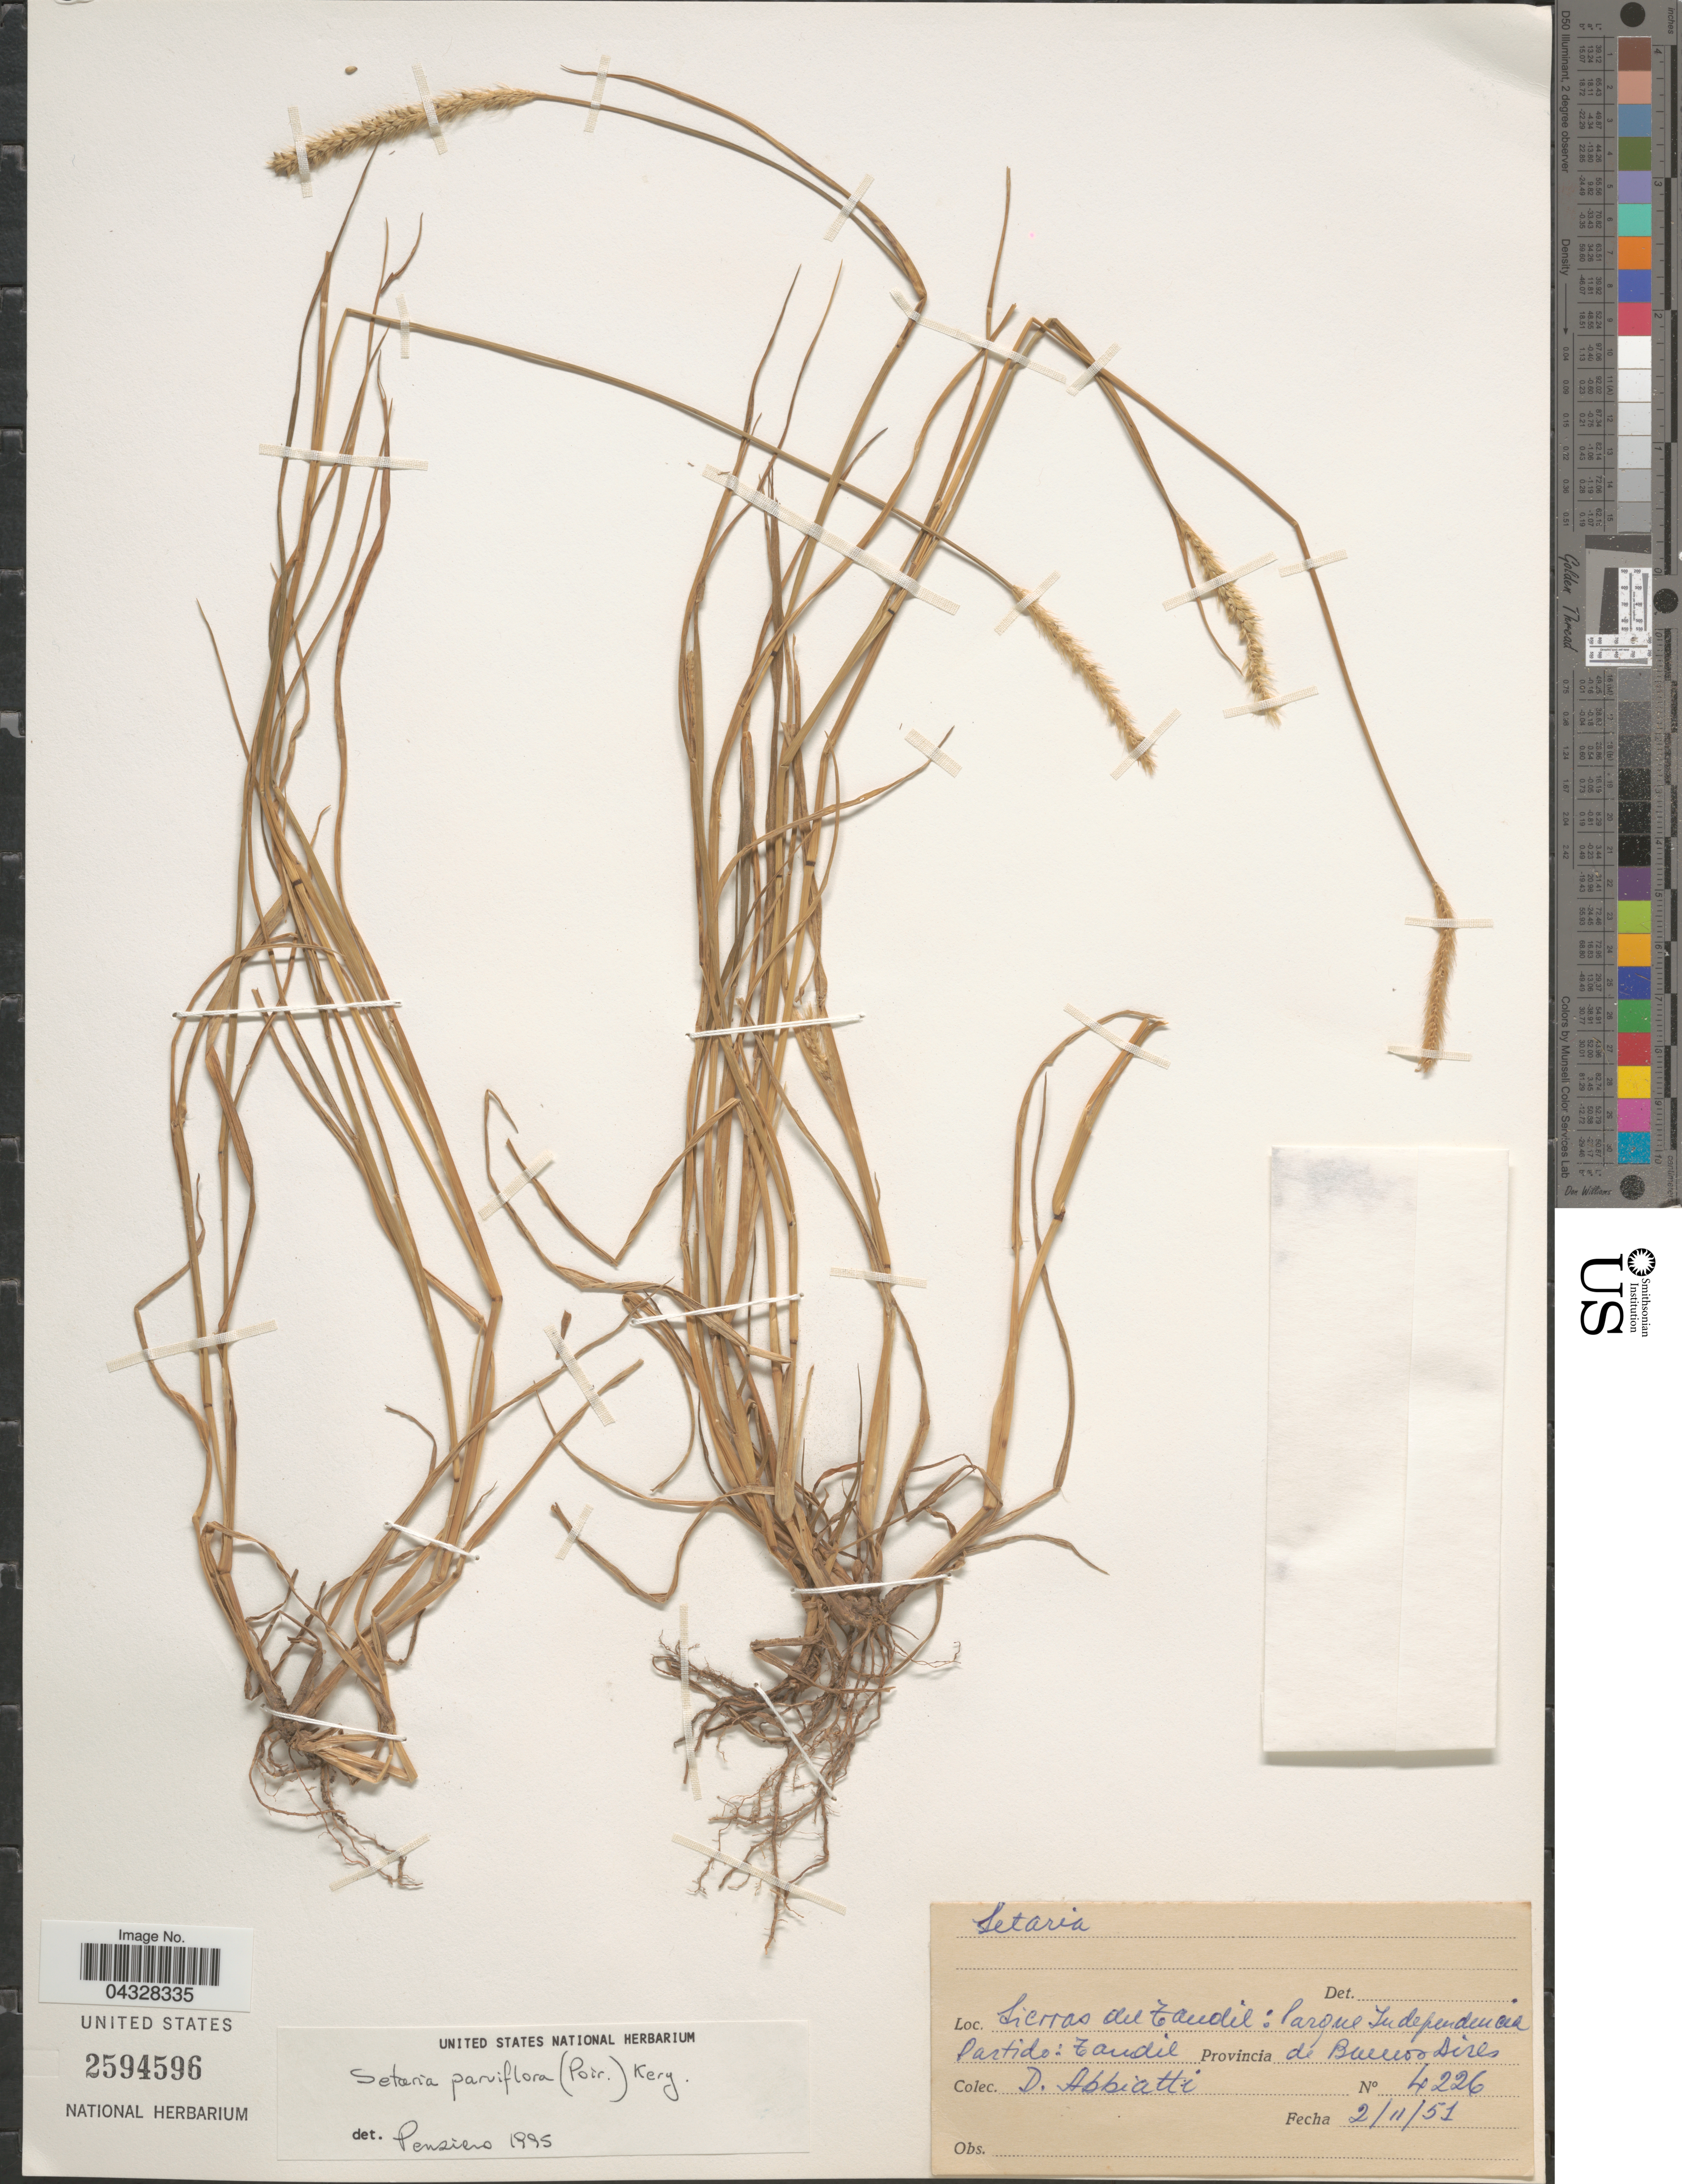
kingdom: Plantae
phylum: Tracheophyta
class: Liliopsida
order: Poales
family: Poaceae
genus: Setaria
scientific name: Setaria parviflora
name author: (Poir.) Kerguélen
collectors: D. Abbiatti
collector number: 4226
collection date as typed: Transcribed d/m/y: 2/2/51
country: Argentina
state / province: Buenos Aires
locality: Sierras del Tandil: Parque Independencia Partido: Tandil,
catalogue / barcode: US 2594596